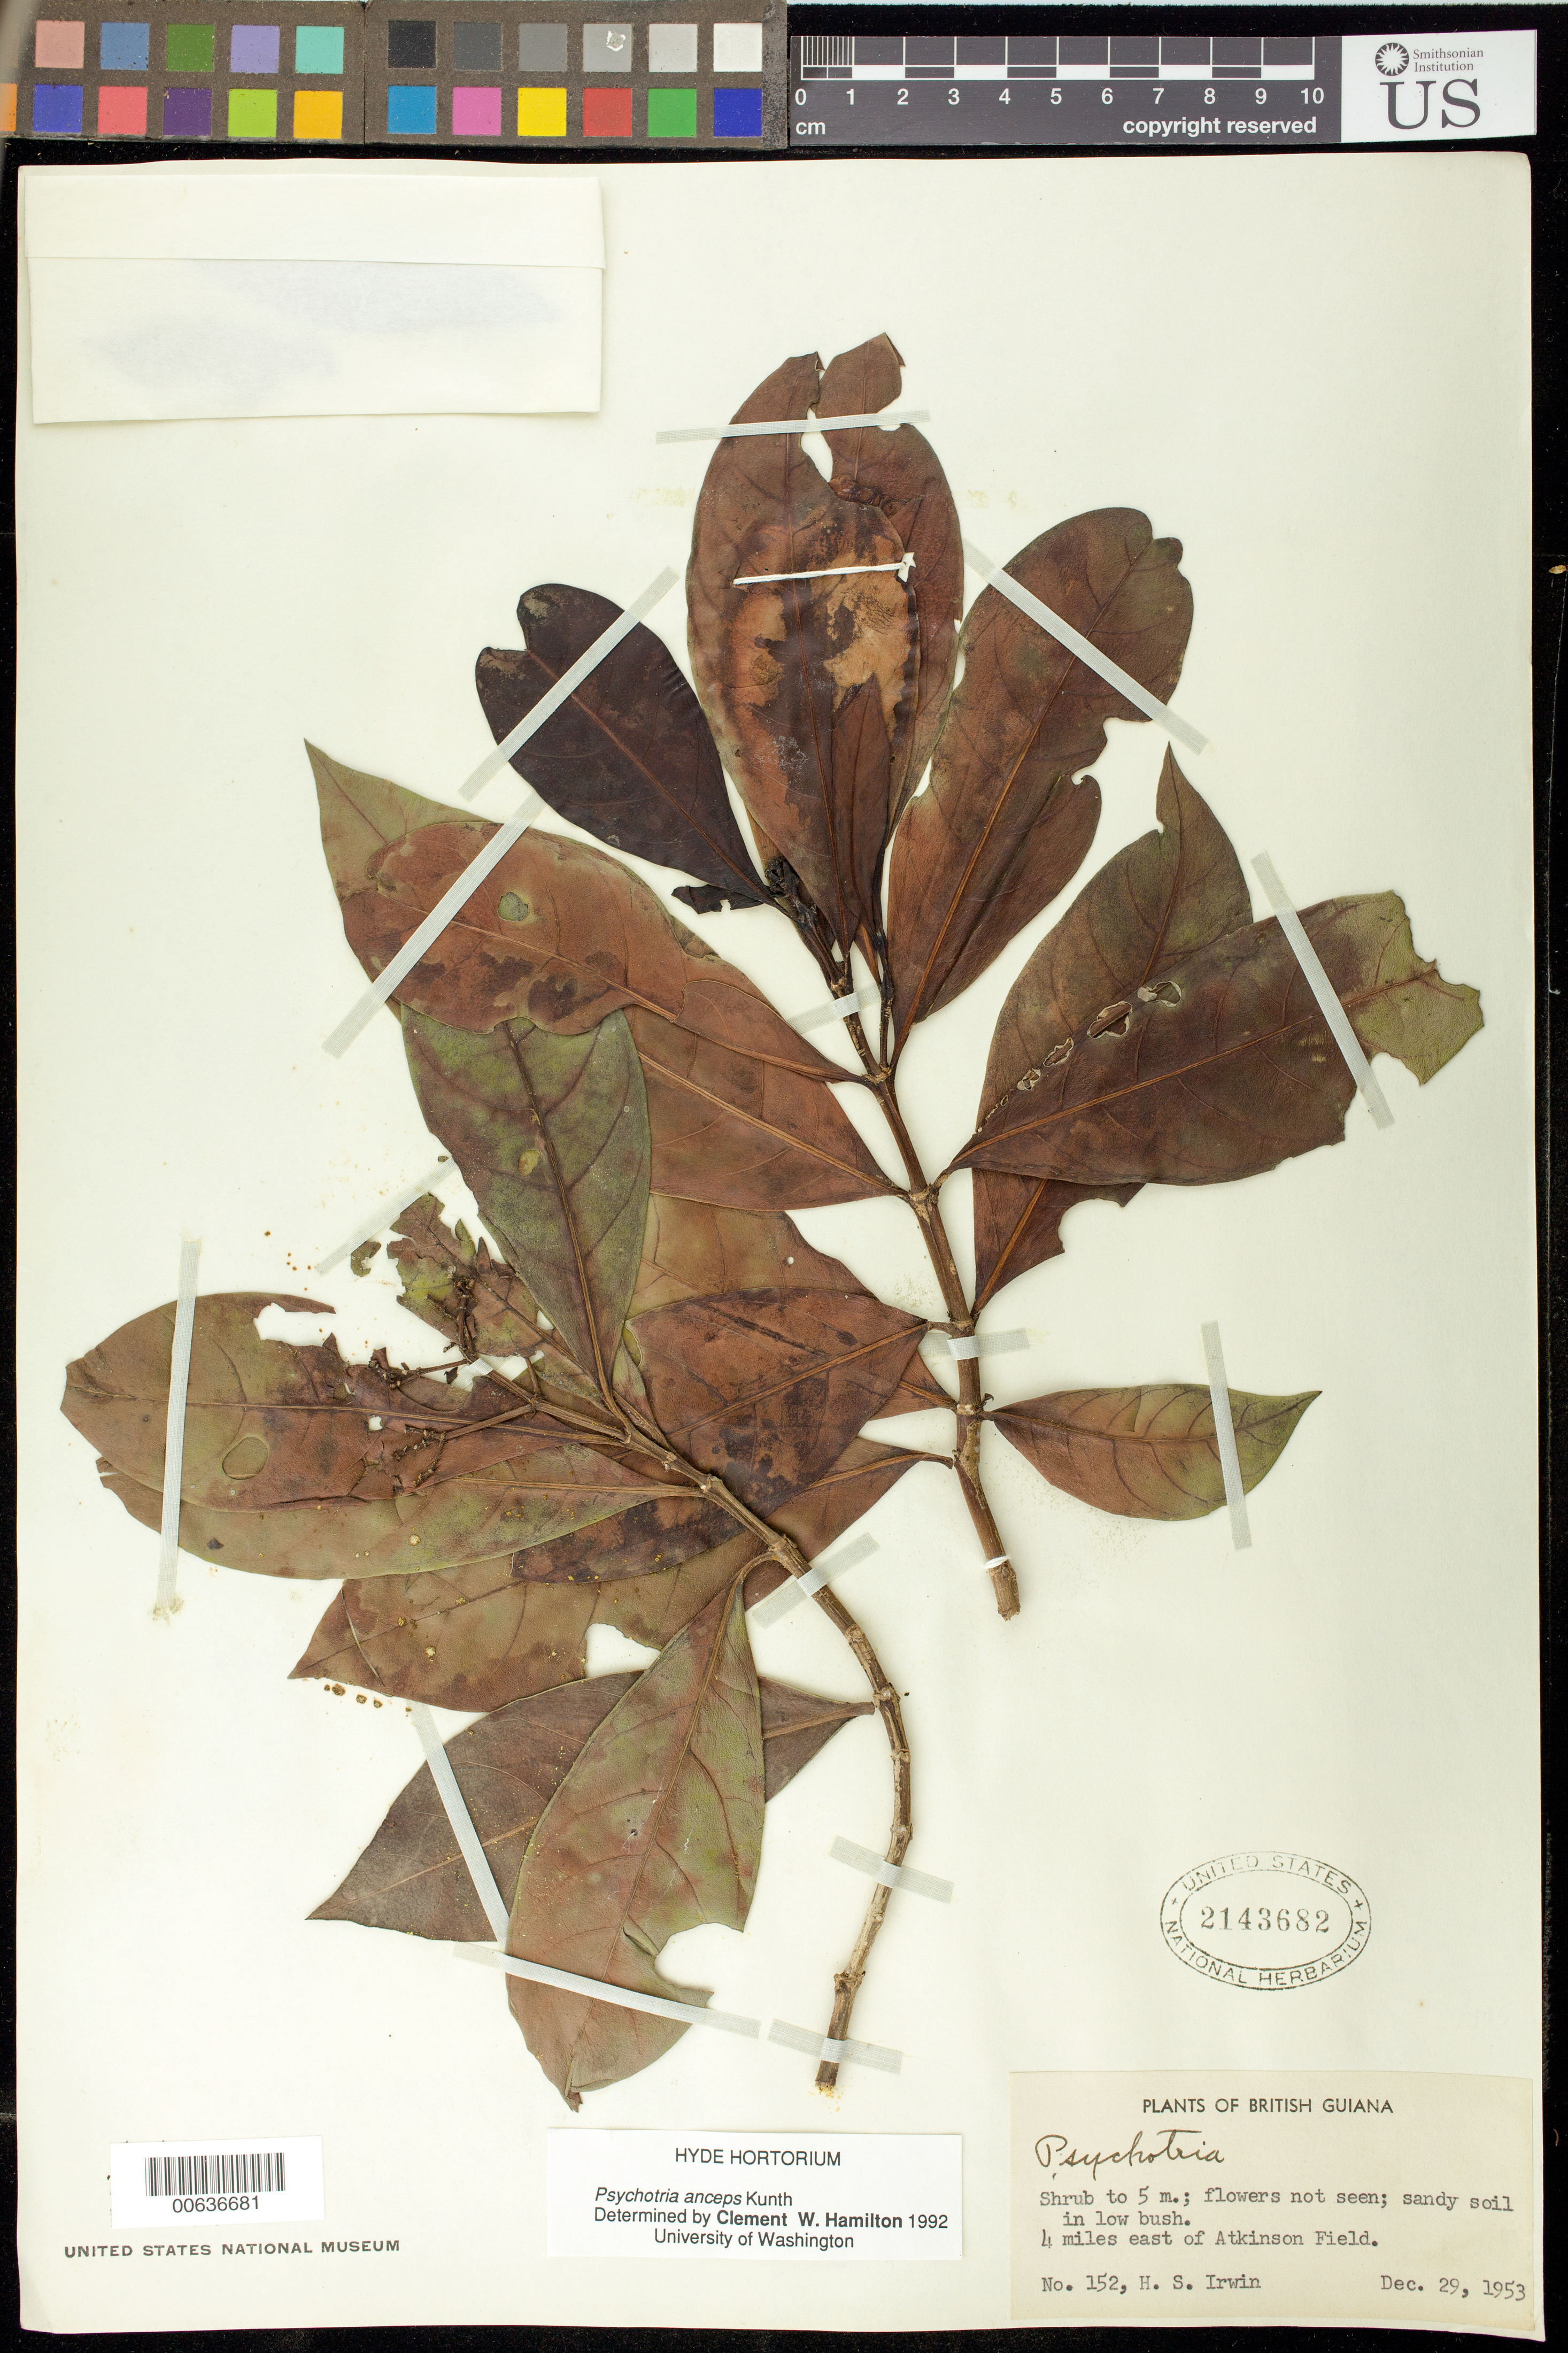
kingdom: Plantae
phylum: Tracheophyta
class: Magnoliopsida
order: Gentianales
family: Rubiaceae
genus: Psychotria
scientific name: Psychotria anceps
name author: Kunth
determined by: Hamilton, C. W.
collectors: H. Irwin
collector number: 152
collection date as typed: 29-Dec-53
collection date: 1953-12-29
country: Guyana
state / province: Demerara-Mahaica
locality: Atkinson Field, 4 mi. E of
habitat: Sandy soil in low bush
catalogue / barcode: US 2143682